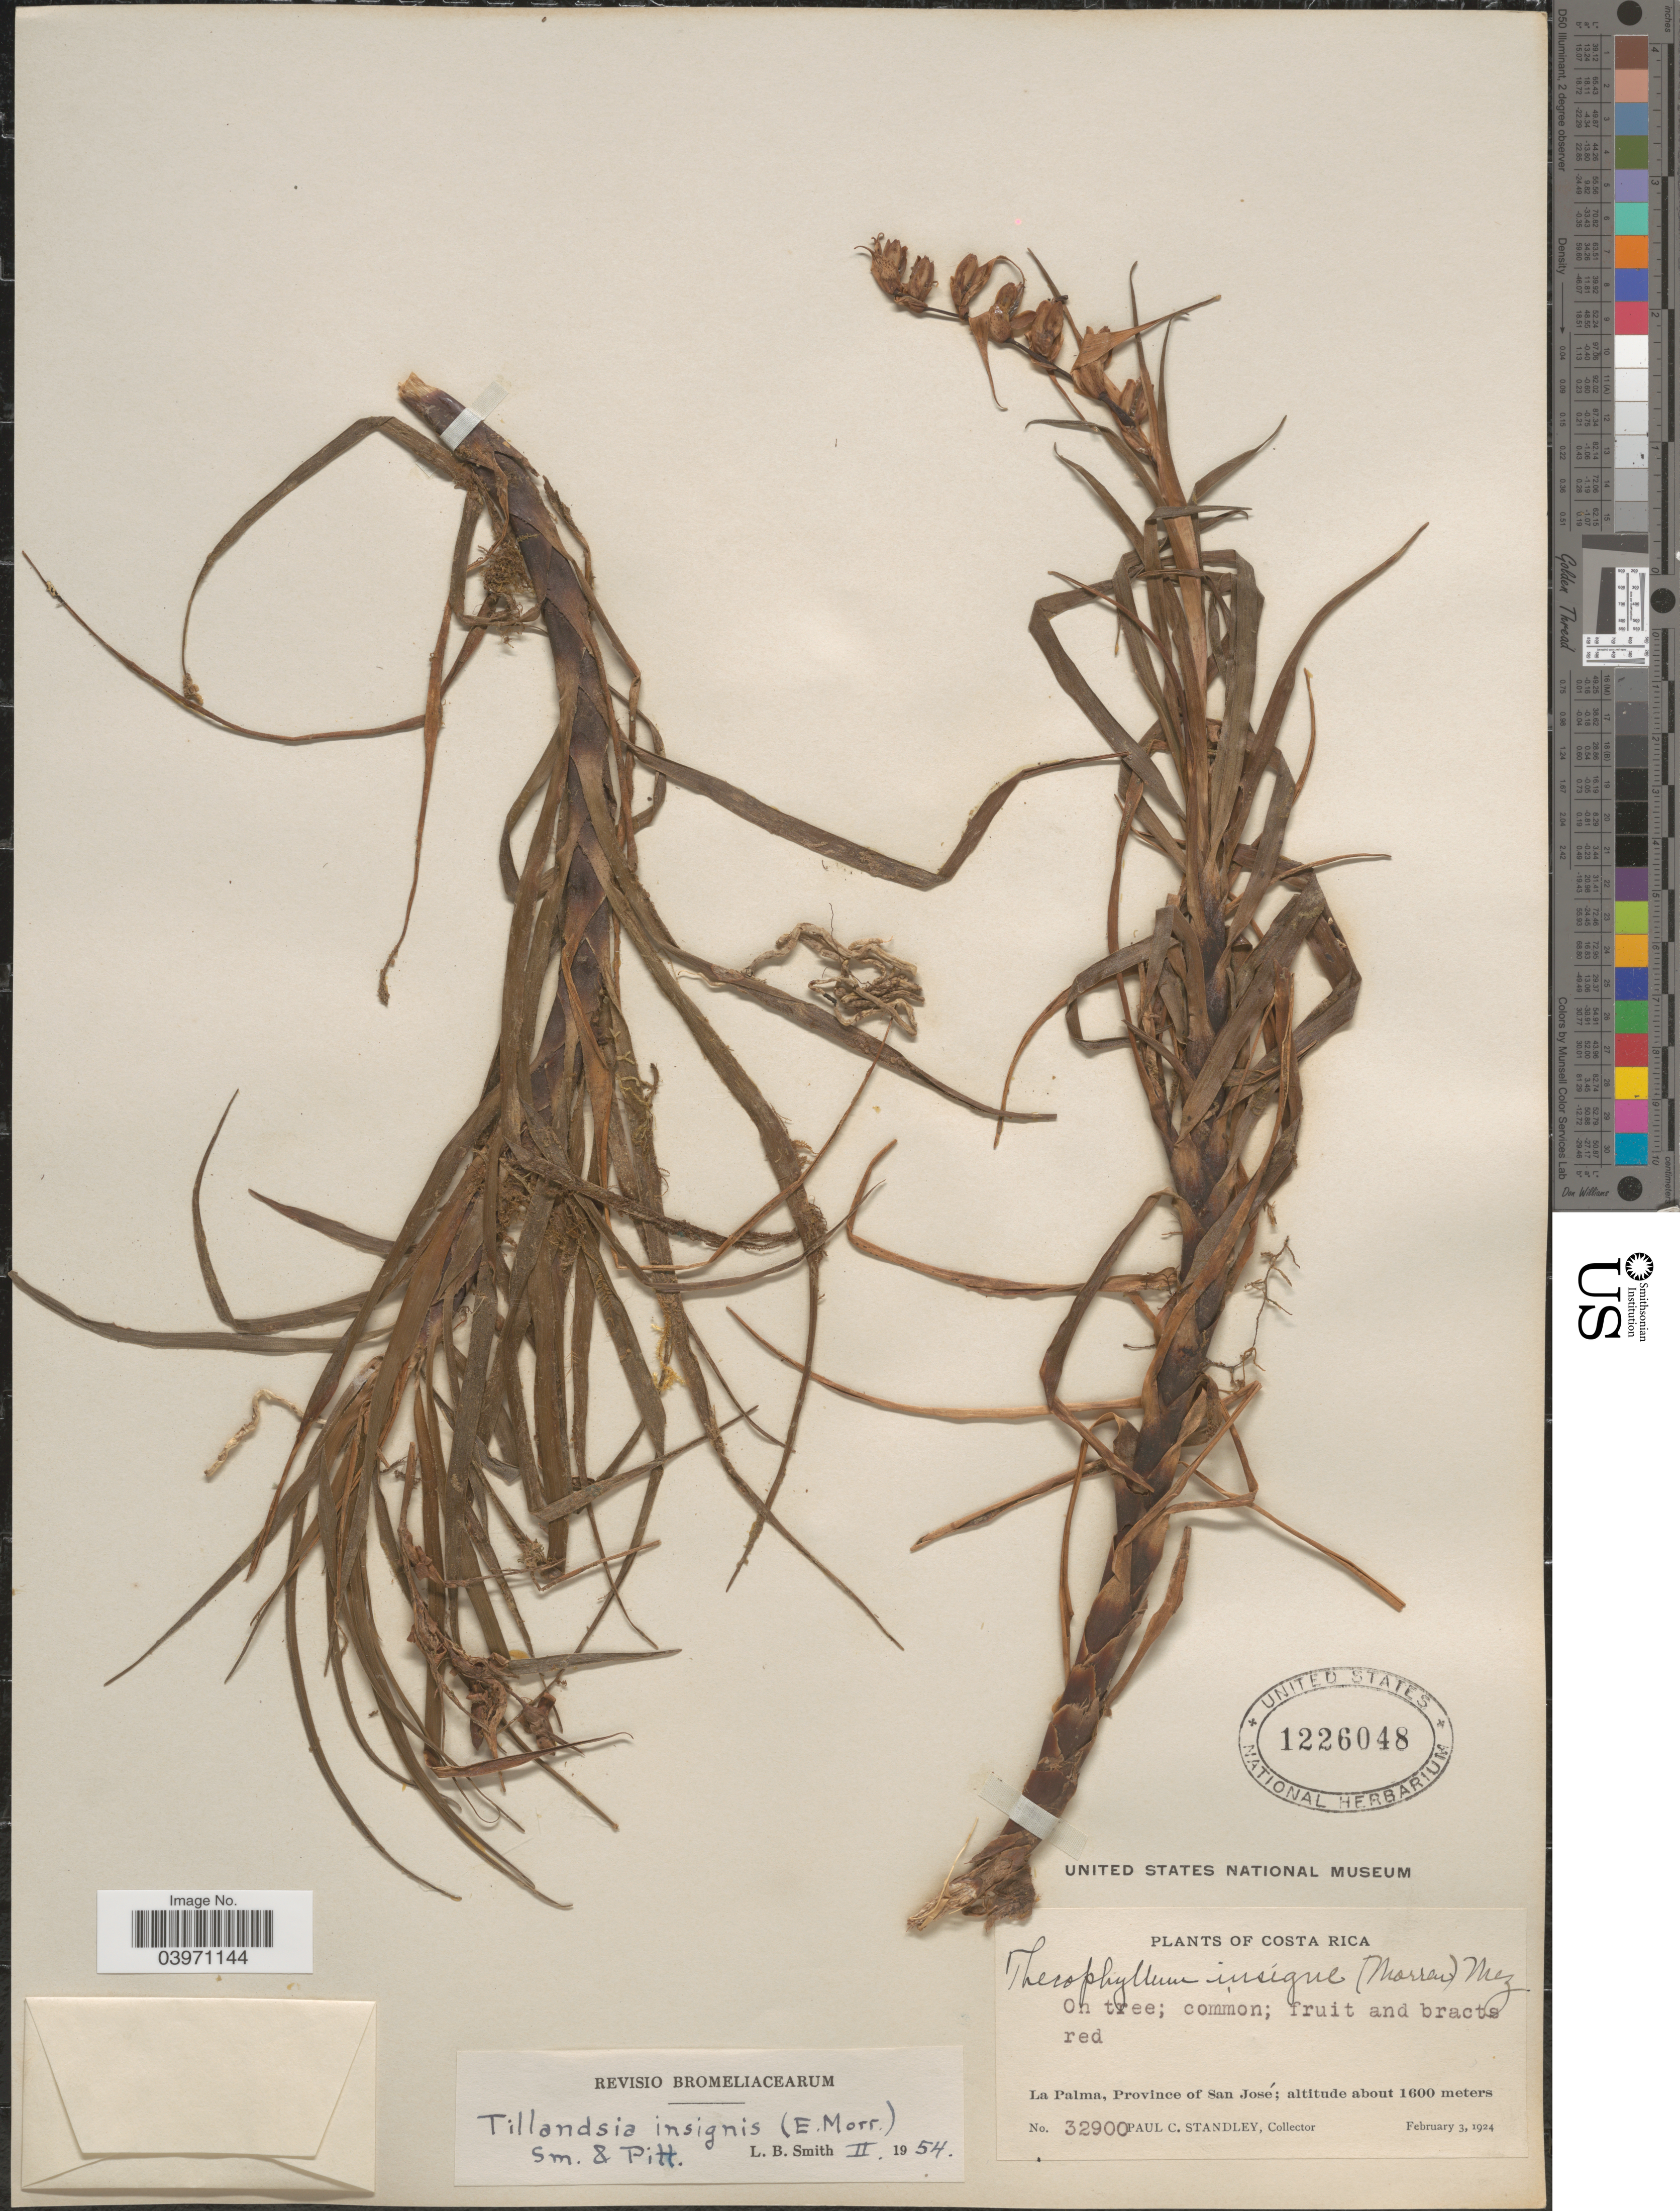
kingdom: Plantae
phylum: Tracheophyta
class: Liliopsida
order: Poales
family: Bromeliaceae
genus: Tillandsia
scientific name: Tillandsia insignis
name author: (Mez) L.B. Sm. & Pittendr.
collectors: P. C. Standley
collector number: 32900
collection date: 1924-02-03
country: Costa Rica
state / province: San José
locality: La Palma.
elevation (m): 1600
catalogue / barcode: US 1220648